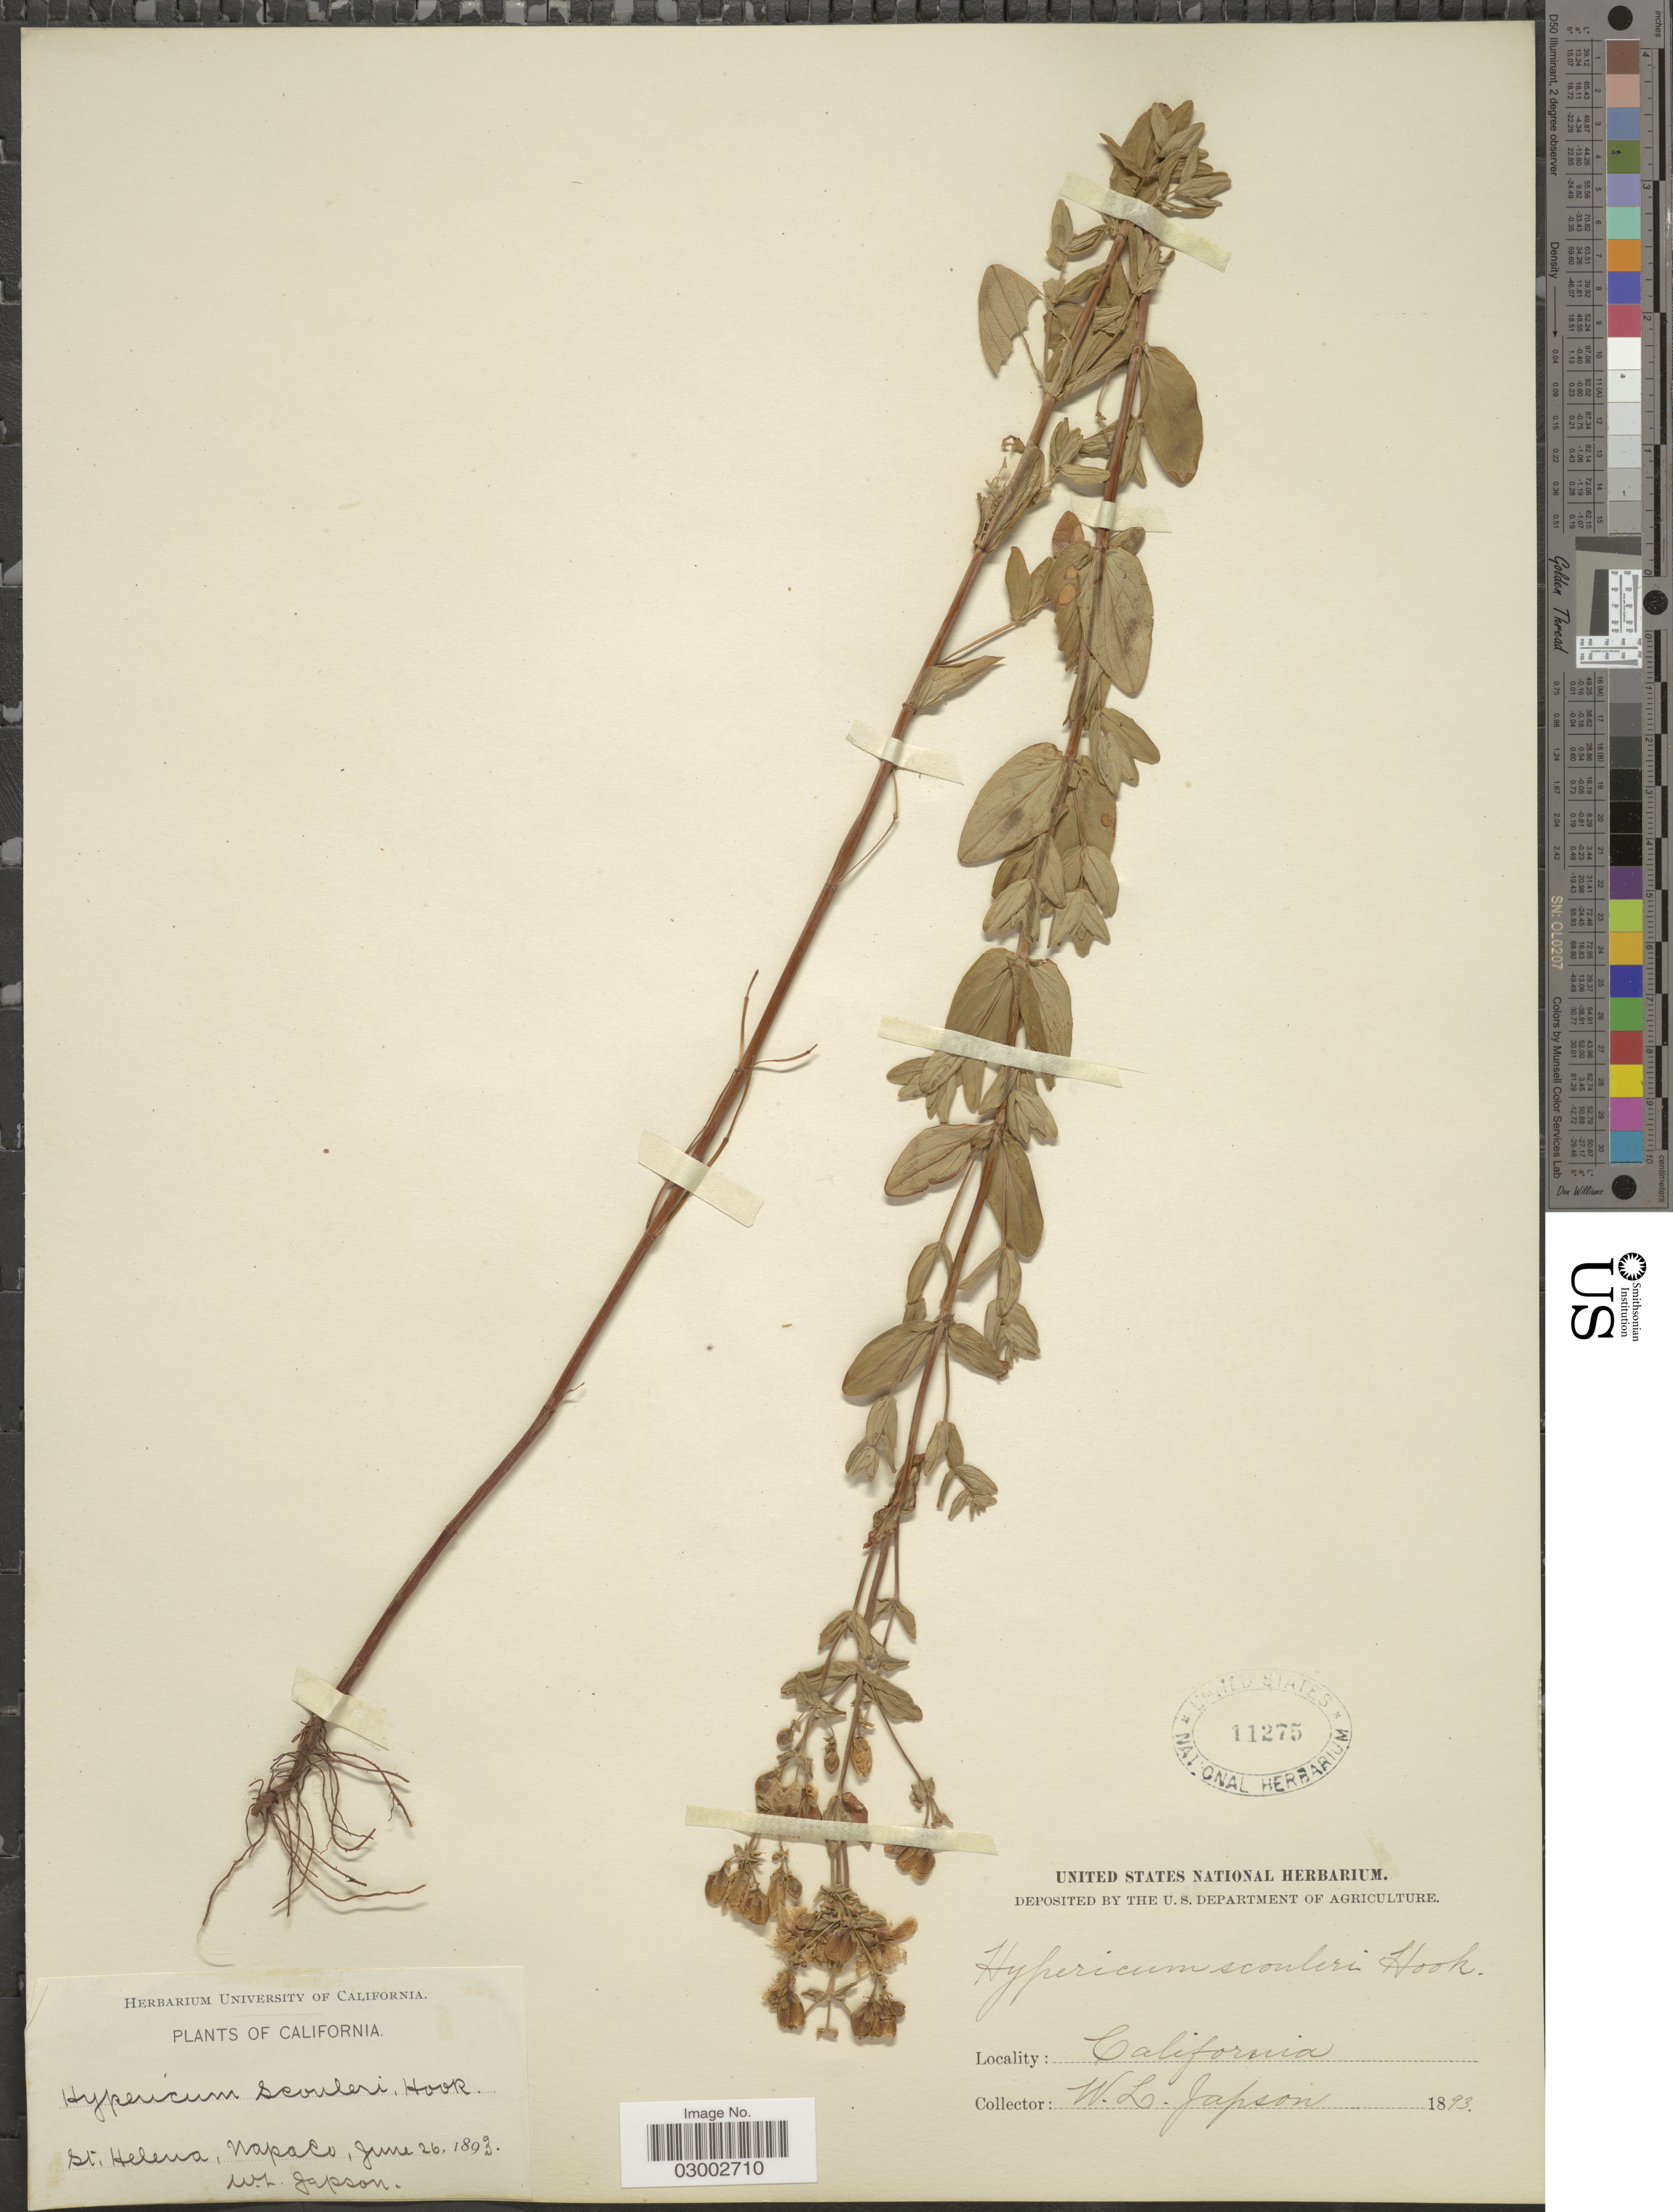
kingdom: Plantae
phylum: Tracheophyta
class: Magnoliopsida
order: Malpighiales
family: Hypericaceae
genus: Hypericum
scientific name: Hypericum scouleri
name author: Hook.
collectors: W. Japson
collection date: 1893-06-26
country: United States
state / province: California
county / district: Napa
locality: St. Helena, Napa Co.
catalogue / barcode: US 11275